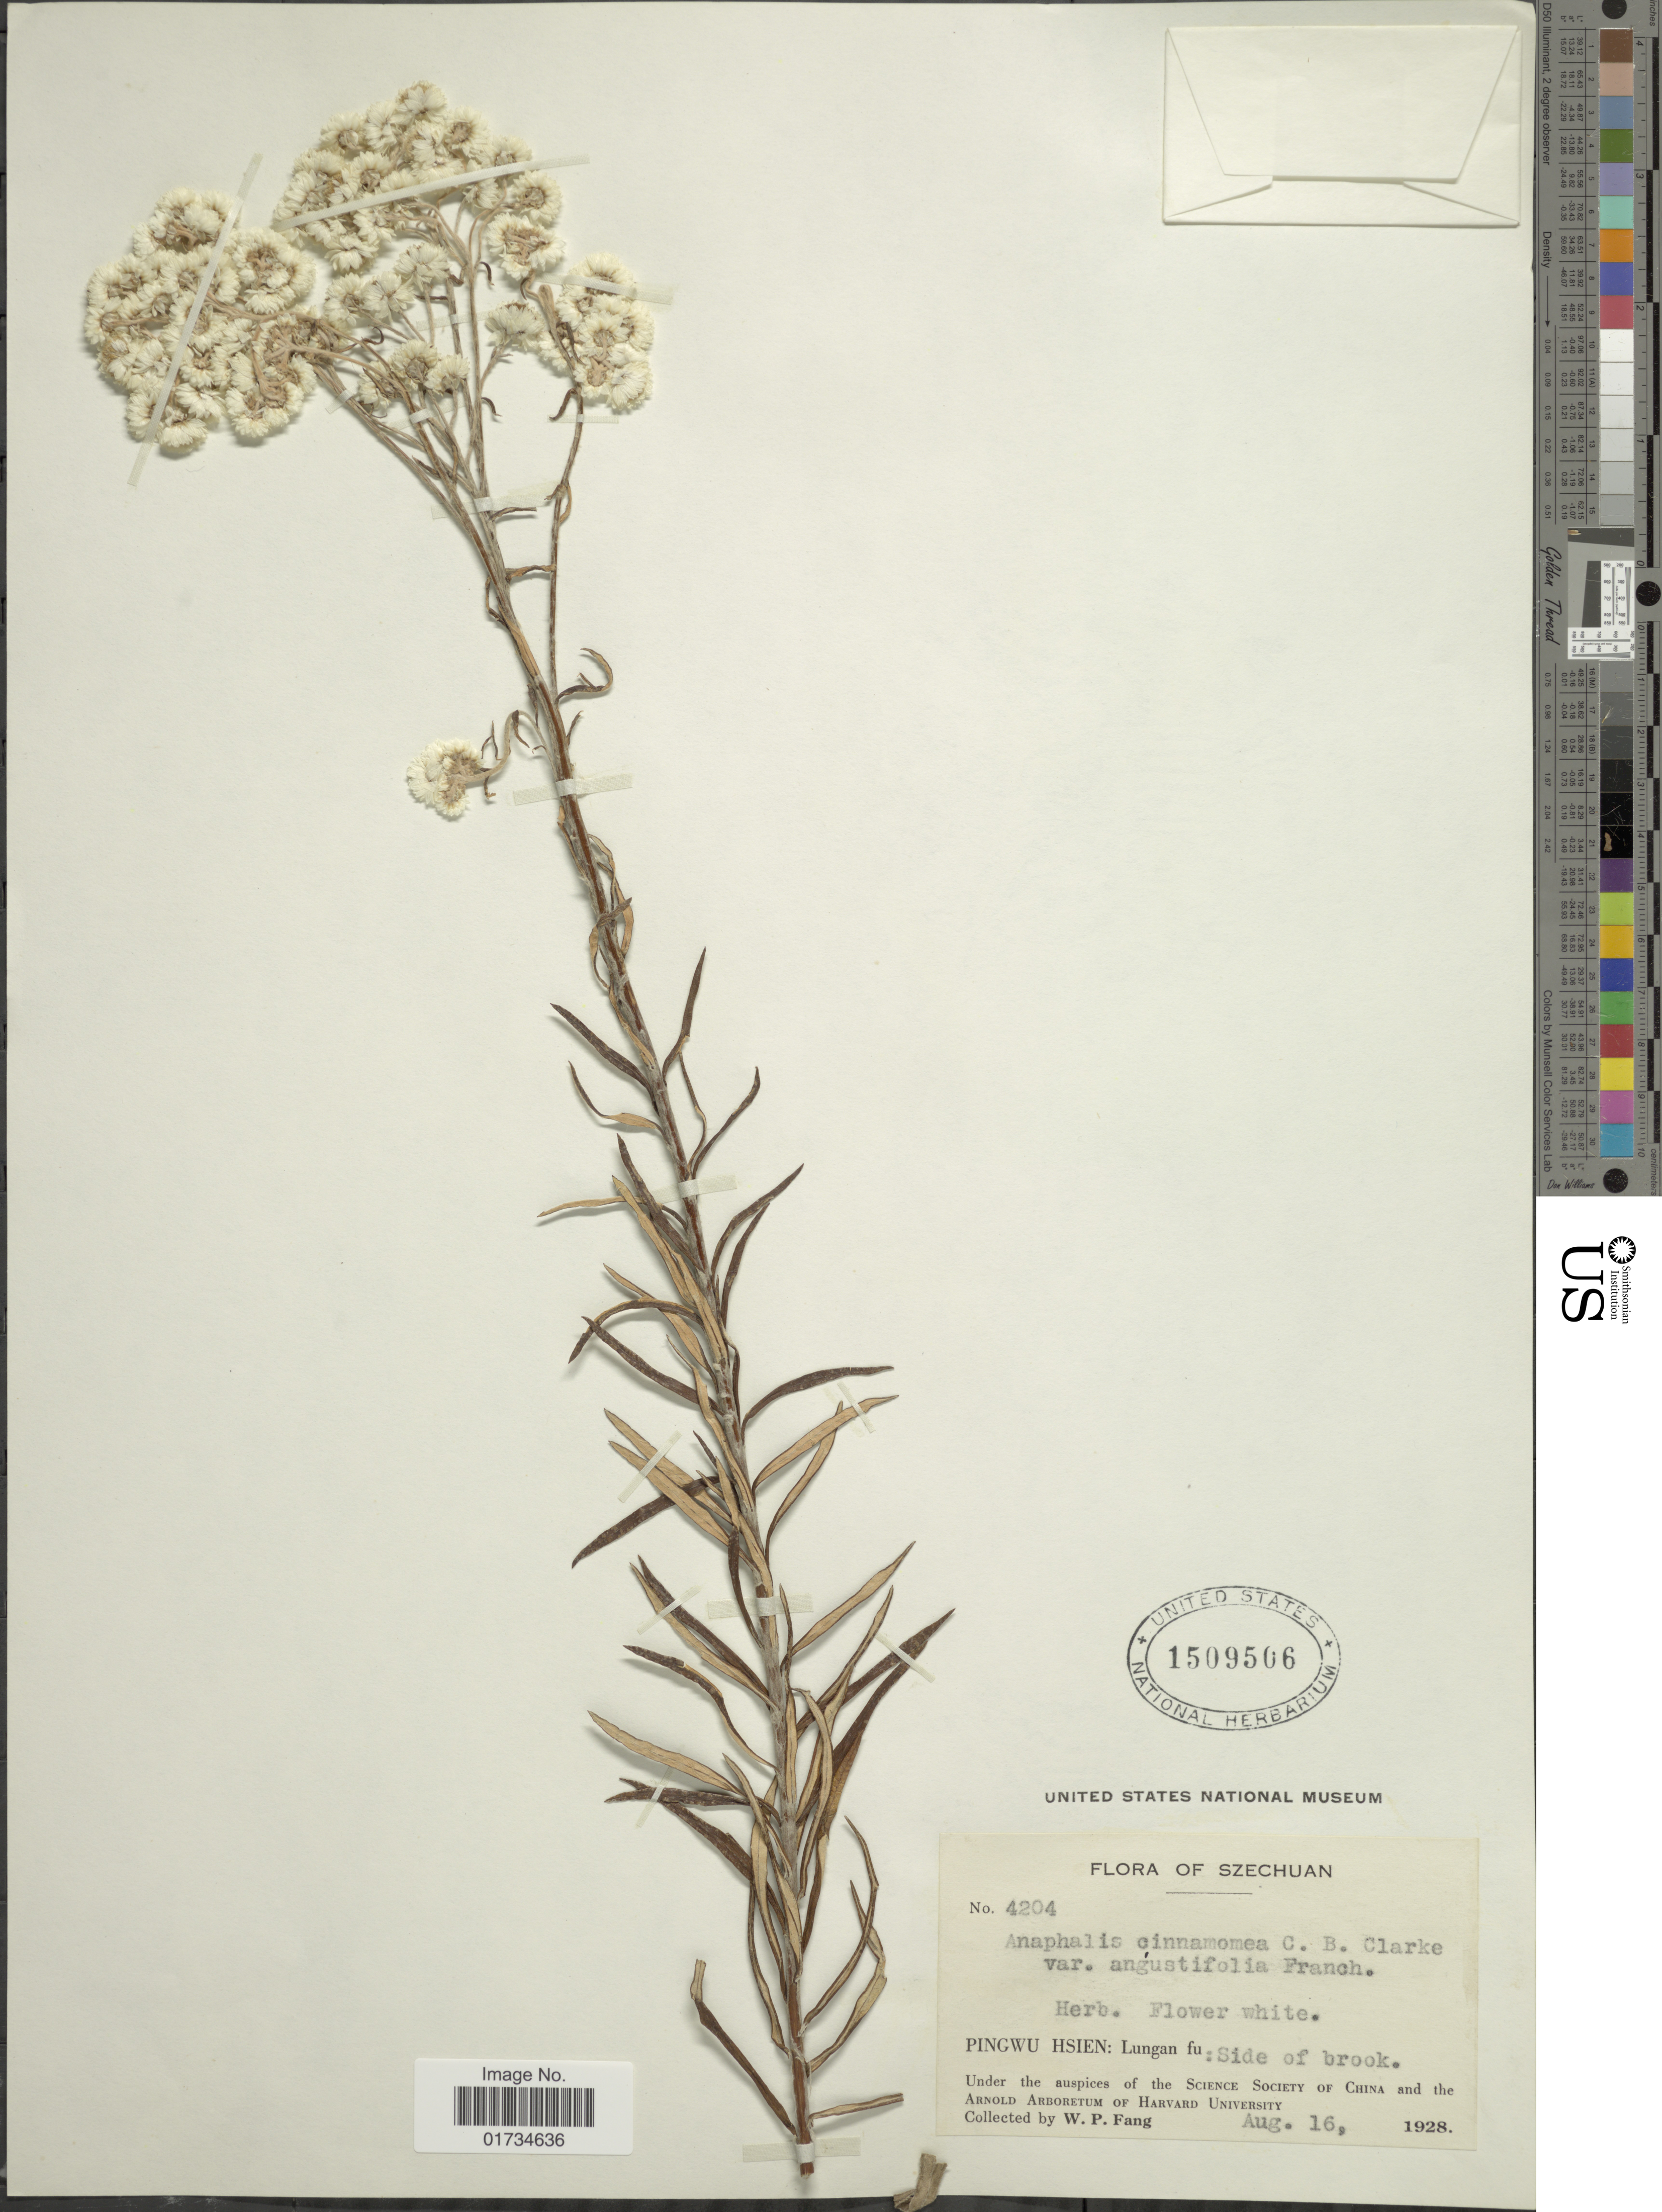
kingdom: Plantae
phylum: Tracheophyta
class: Magnoliopsida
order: Asterales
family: Asteraceae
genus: Anaphalis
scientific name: Anaphalis margaritacea var. cinnamomea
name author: (DC.) Herder & Maxim.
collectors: W. P. Fang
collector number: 4204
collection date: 1928-08-16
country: China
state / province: Sichuan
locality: Szechuan. Pingwu Hsien: Lungan fun: Side of brook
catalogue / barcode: US 1509506